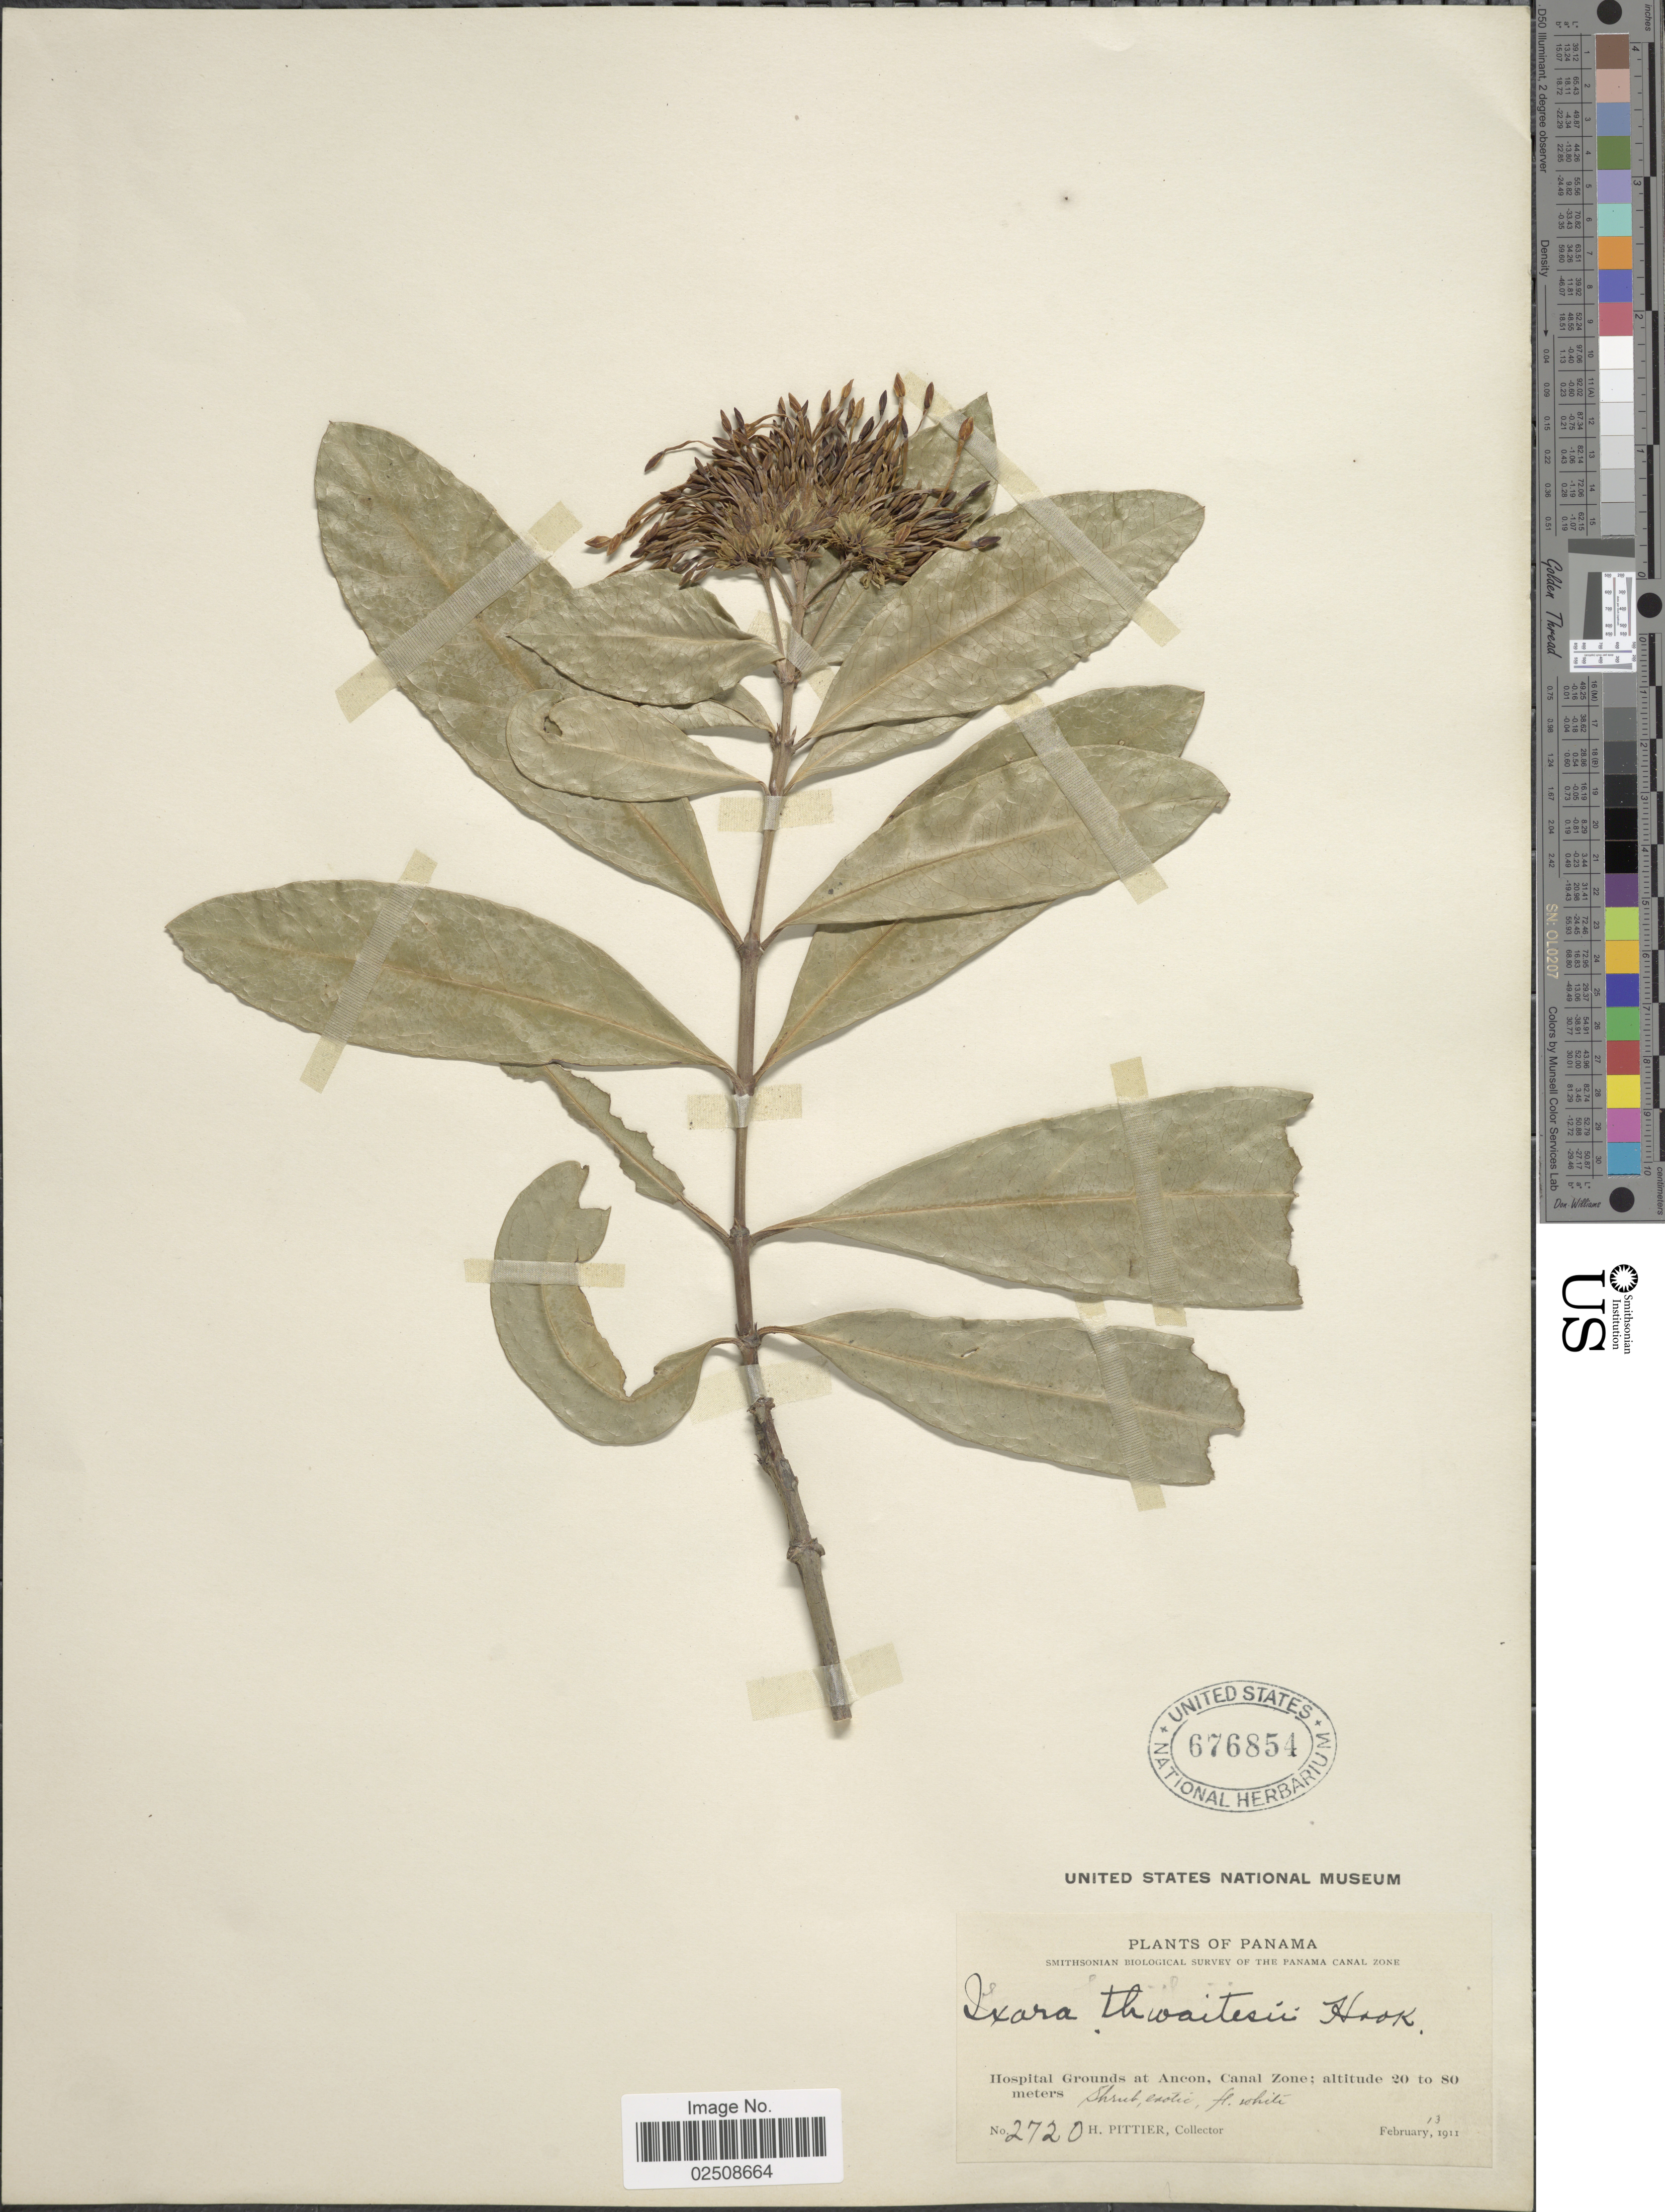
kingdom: Plantae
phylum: Tracheophyta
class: Magnoliopsida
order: Gentianales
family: Rubiaceae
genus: Ixora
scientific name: Ixora finlaysoniana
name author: Wall. ex G. Don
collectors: H. F. Pittier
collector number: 2720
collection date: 1911-02-13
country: Panama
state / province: Colón / Panamá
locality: Hospital Grounds at Ancon, Canal Zone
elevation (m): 20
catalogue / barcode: US 676854